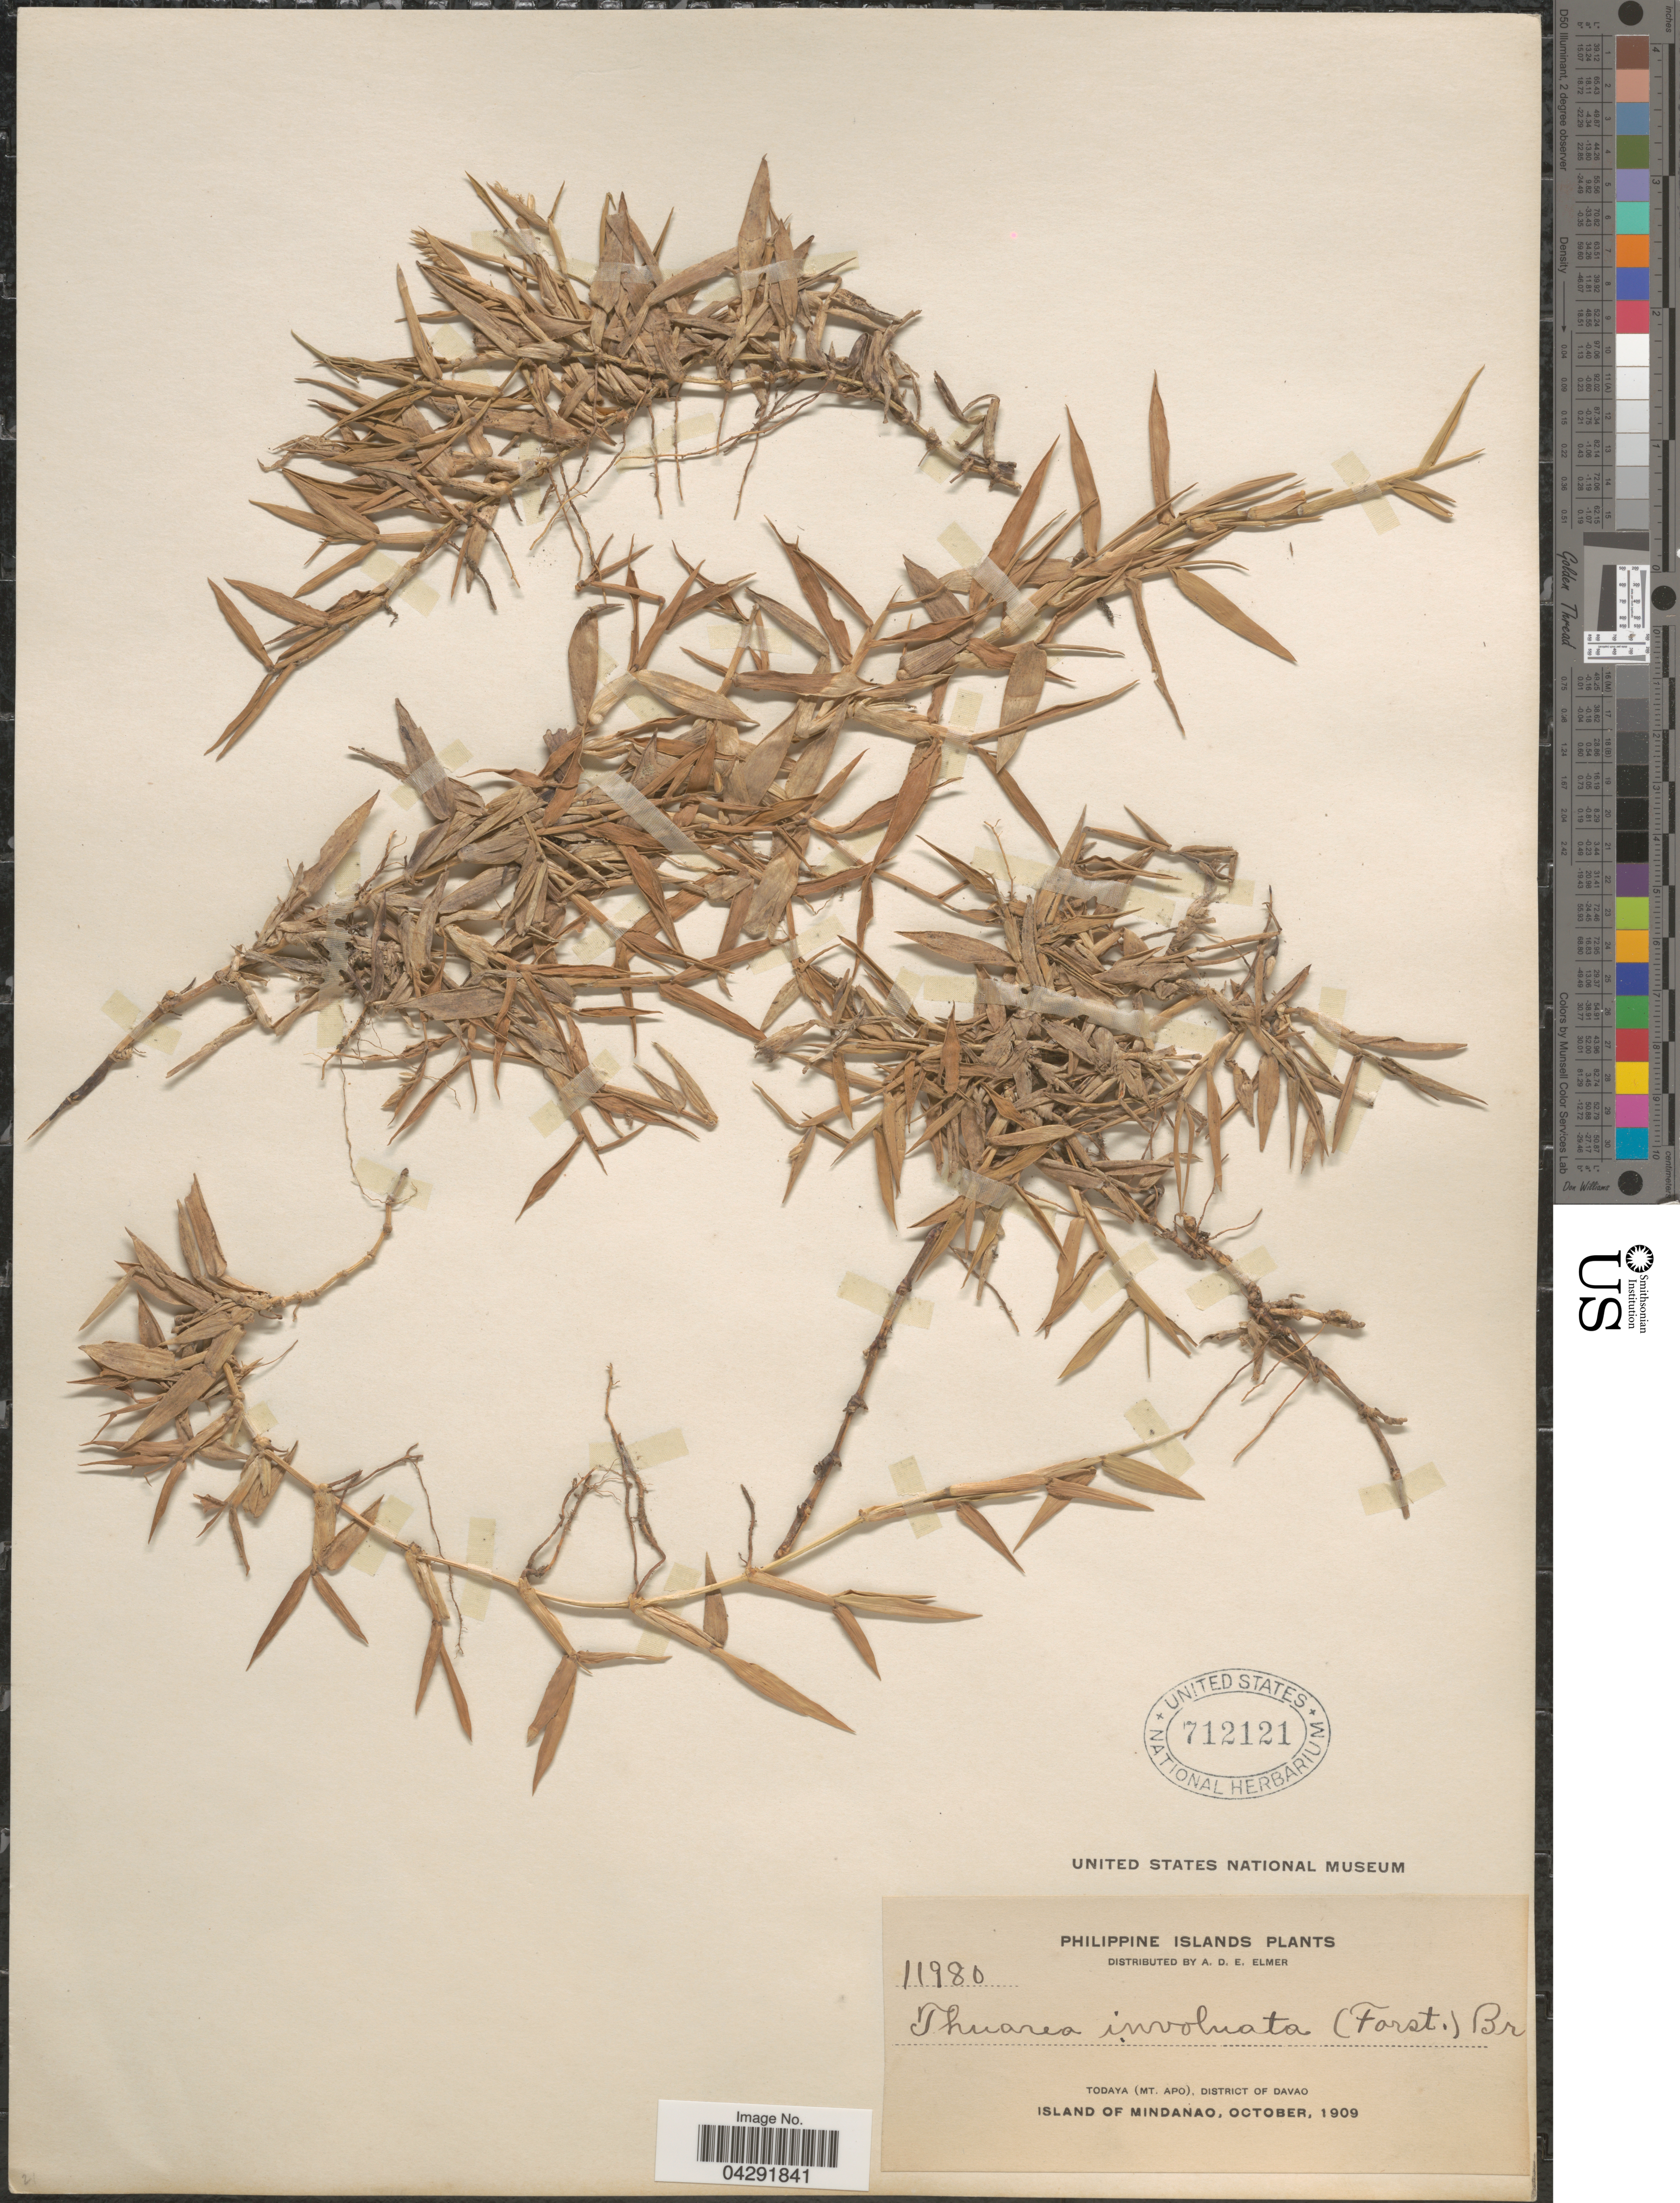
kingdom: Plantae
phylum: Tracheophyta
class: Liliopsida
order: Poales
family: Poaceae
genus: Thuarea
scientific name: Thuarea involuta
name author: (G. Forst.) R. Br. ex Sm.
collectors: A. D. E. Elmer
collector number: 11980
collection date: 1909-10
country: Philippines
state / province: Davao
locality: Philippine Islands. Todaya (Mt. Apo), District of Davao. Island of Mindanao.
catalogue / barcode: US 712121